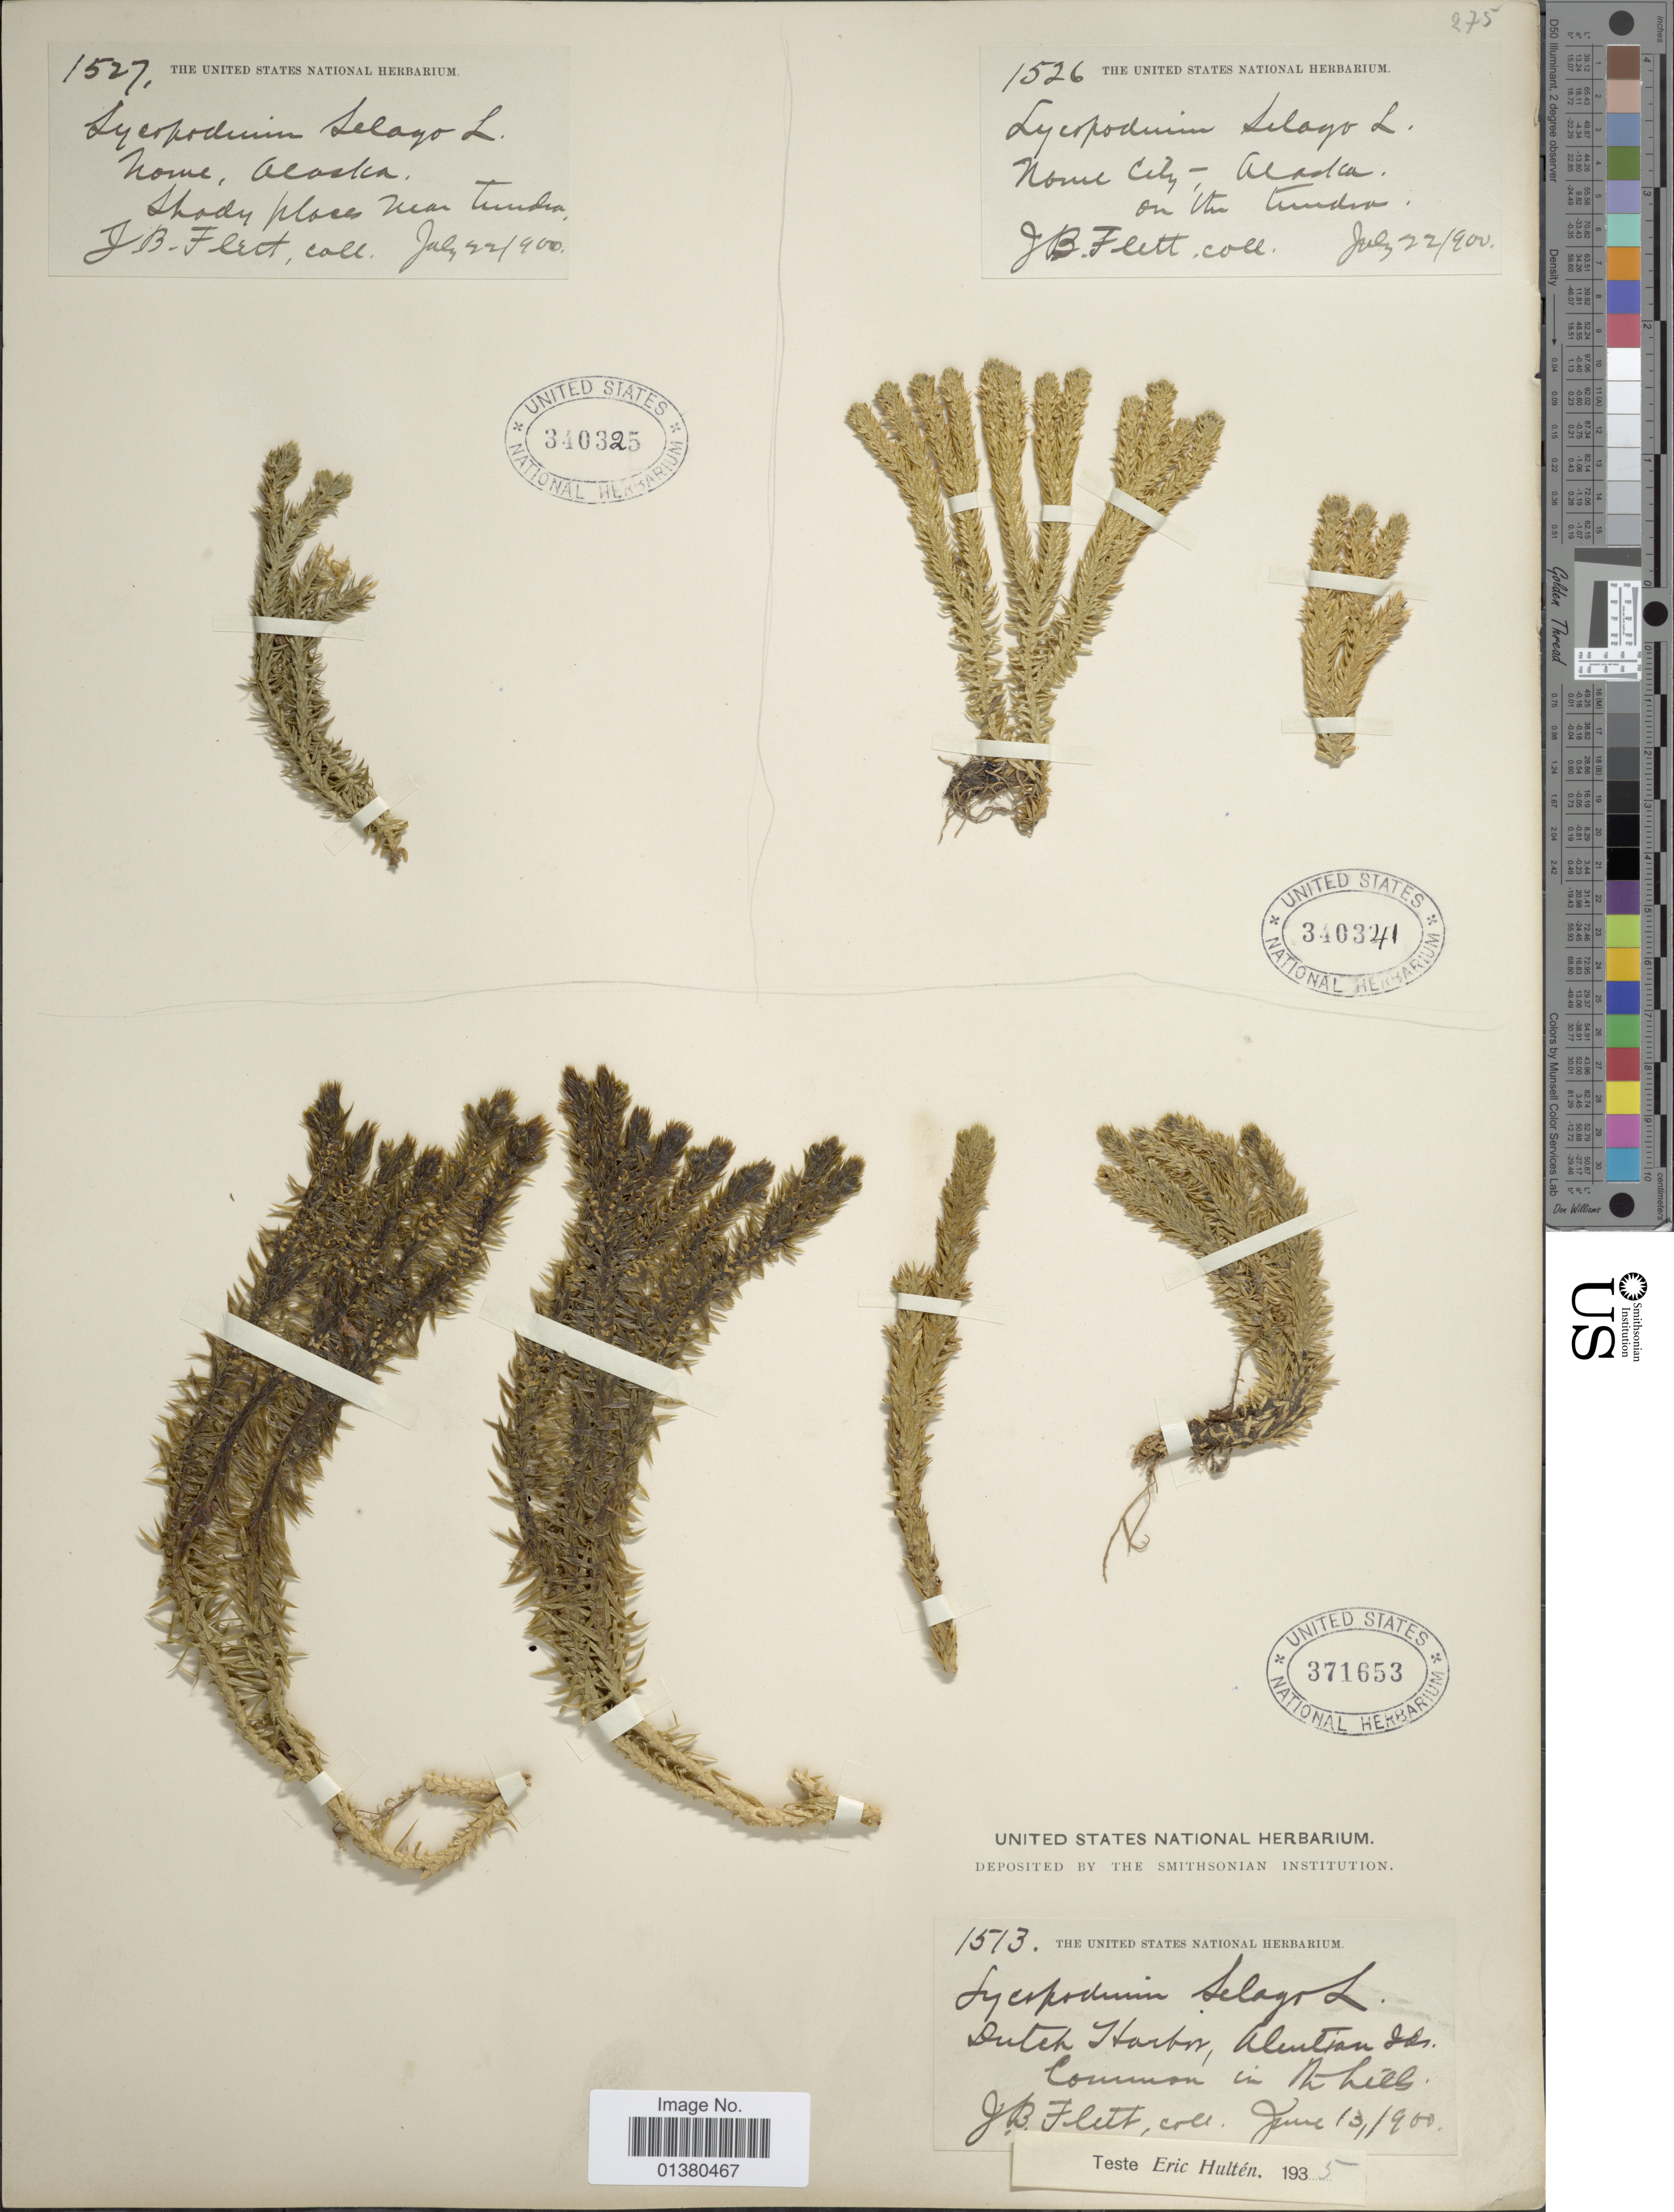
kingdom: Plantae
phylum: Tracheophyta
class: Lycopodiopsida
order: Lycopodiales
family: Lycopodiaceae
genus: Huperzia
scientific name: Huperzia selago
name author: (L.) Bernh. ex Schrank & Mart.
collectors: J. Flett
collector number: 1513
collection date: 1900-06-13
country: United States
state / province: Alaska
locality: Dutch Harbor, Aleutian Ids. Common in the hills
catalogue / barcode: US 371653